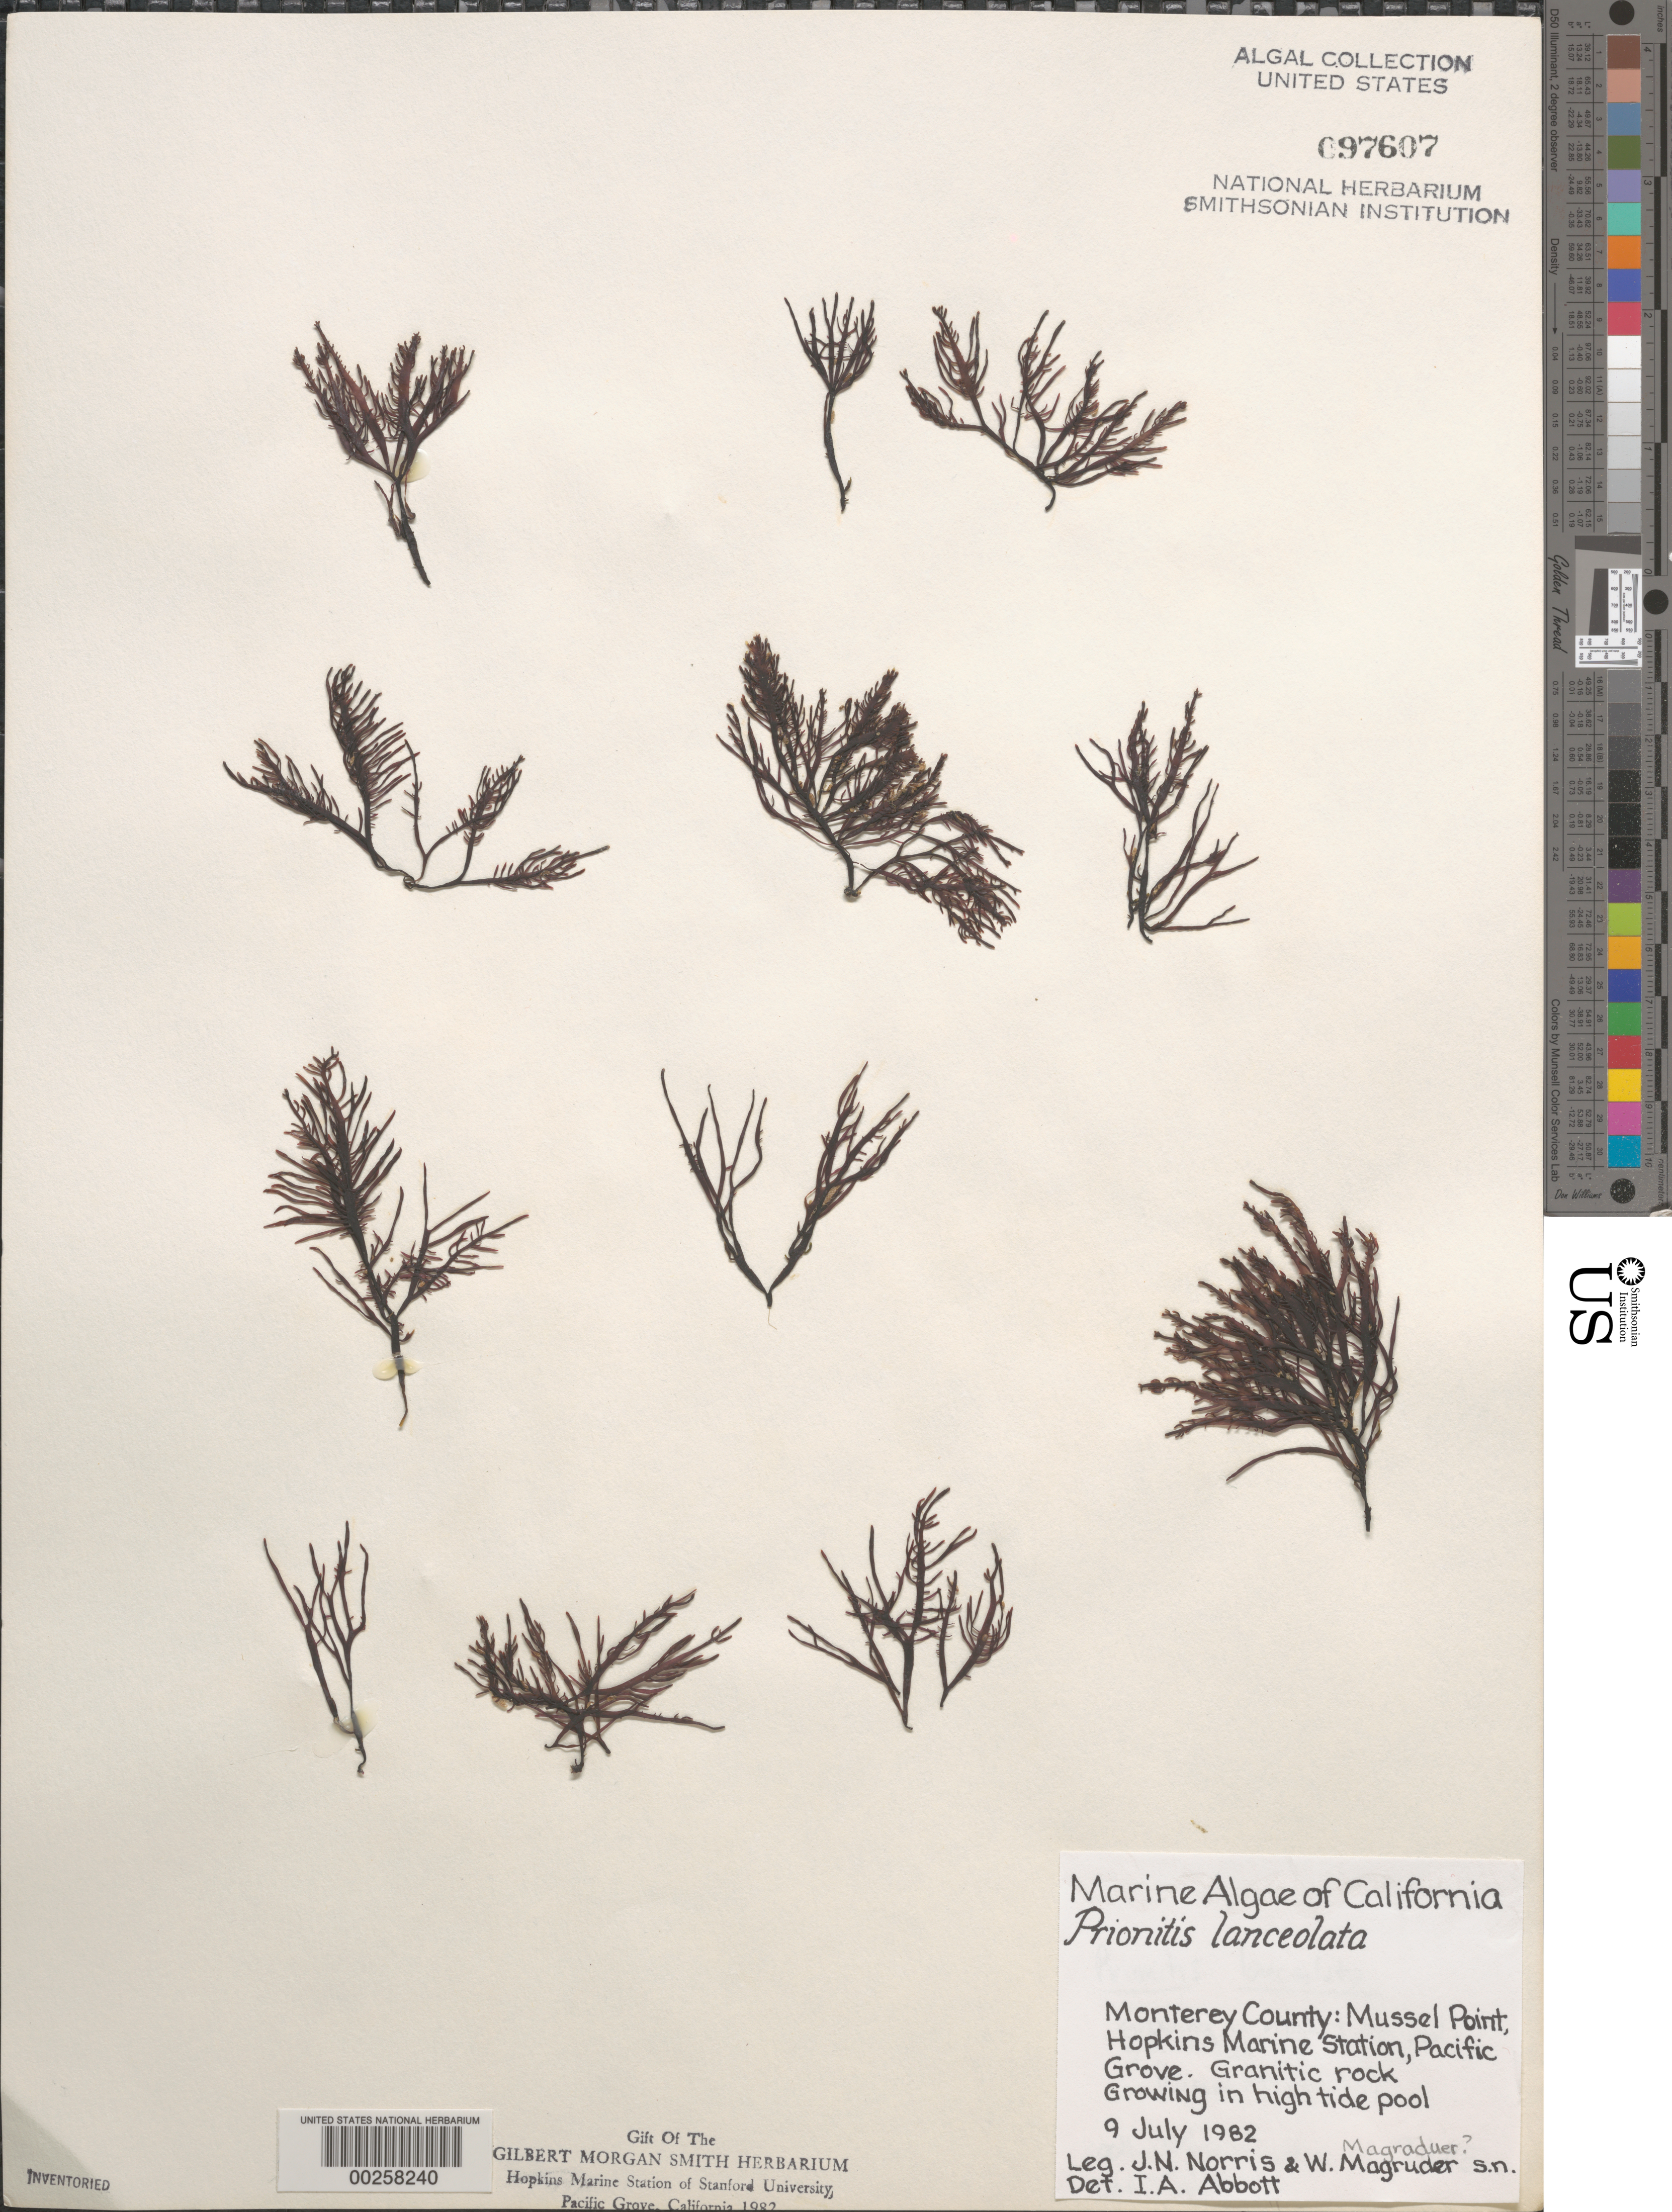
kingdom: Plantae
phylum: Rhodophyta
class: Florideophyceae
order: Cryptonemiales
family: Cryptonemiaceae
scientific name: Prionitis lanceolata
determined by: Abbott, Isabella A.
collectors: J. N. Norris & W. Magraduer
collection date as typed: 09 Jul 1982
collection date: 1982-07-09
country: United States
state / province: California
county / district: Monterey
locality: Mussel Point, Hopkins Marine Station, Pacific Grove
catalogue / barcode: US 97607